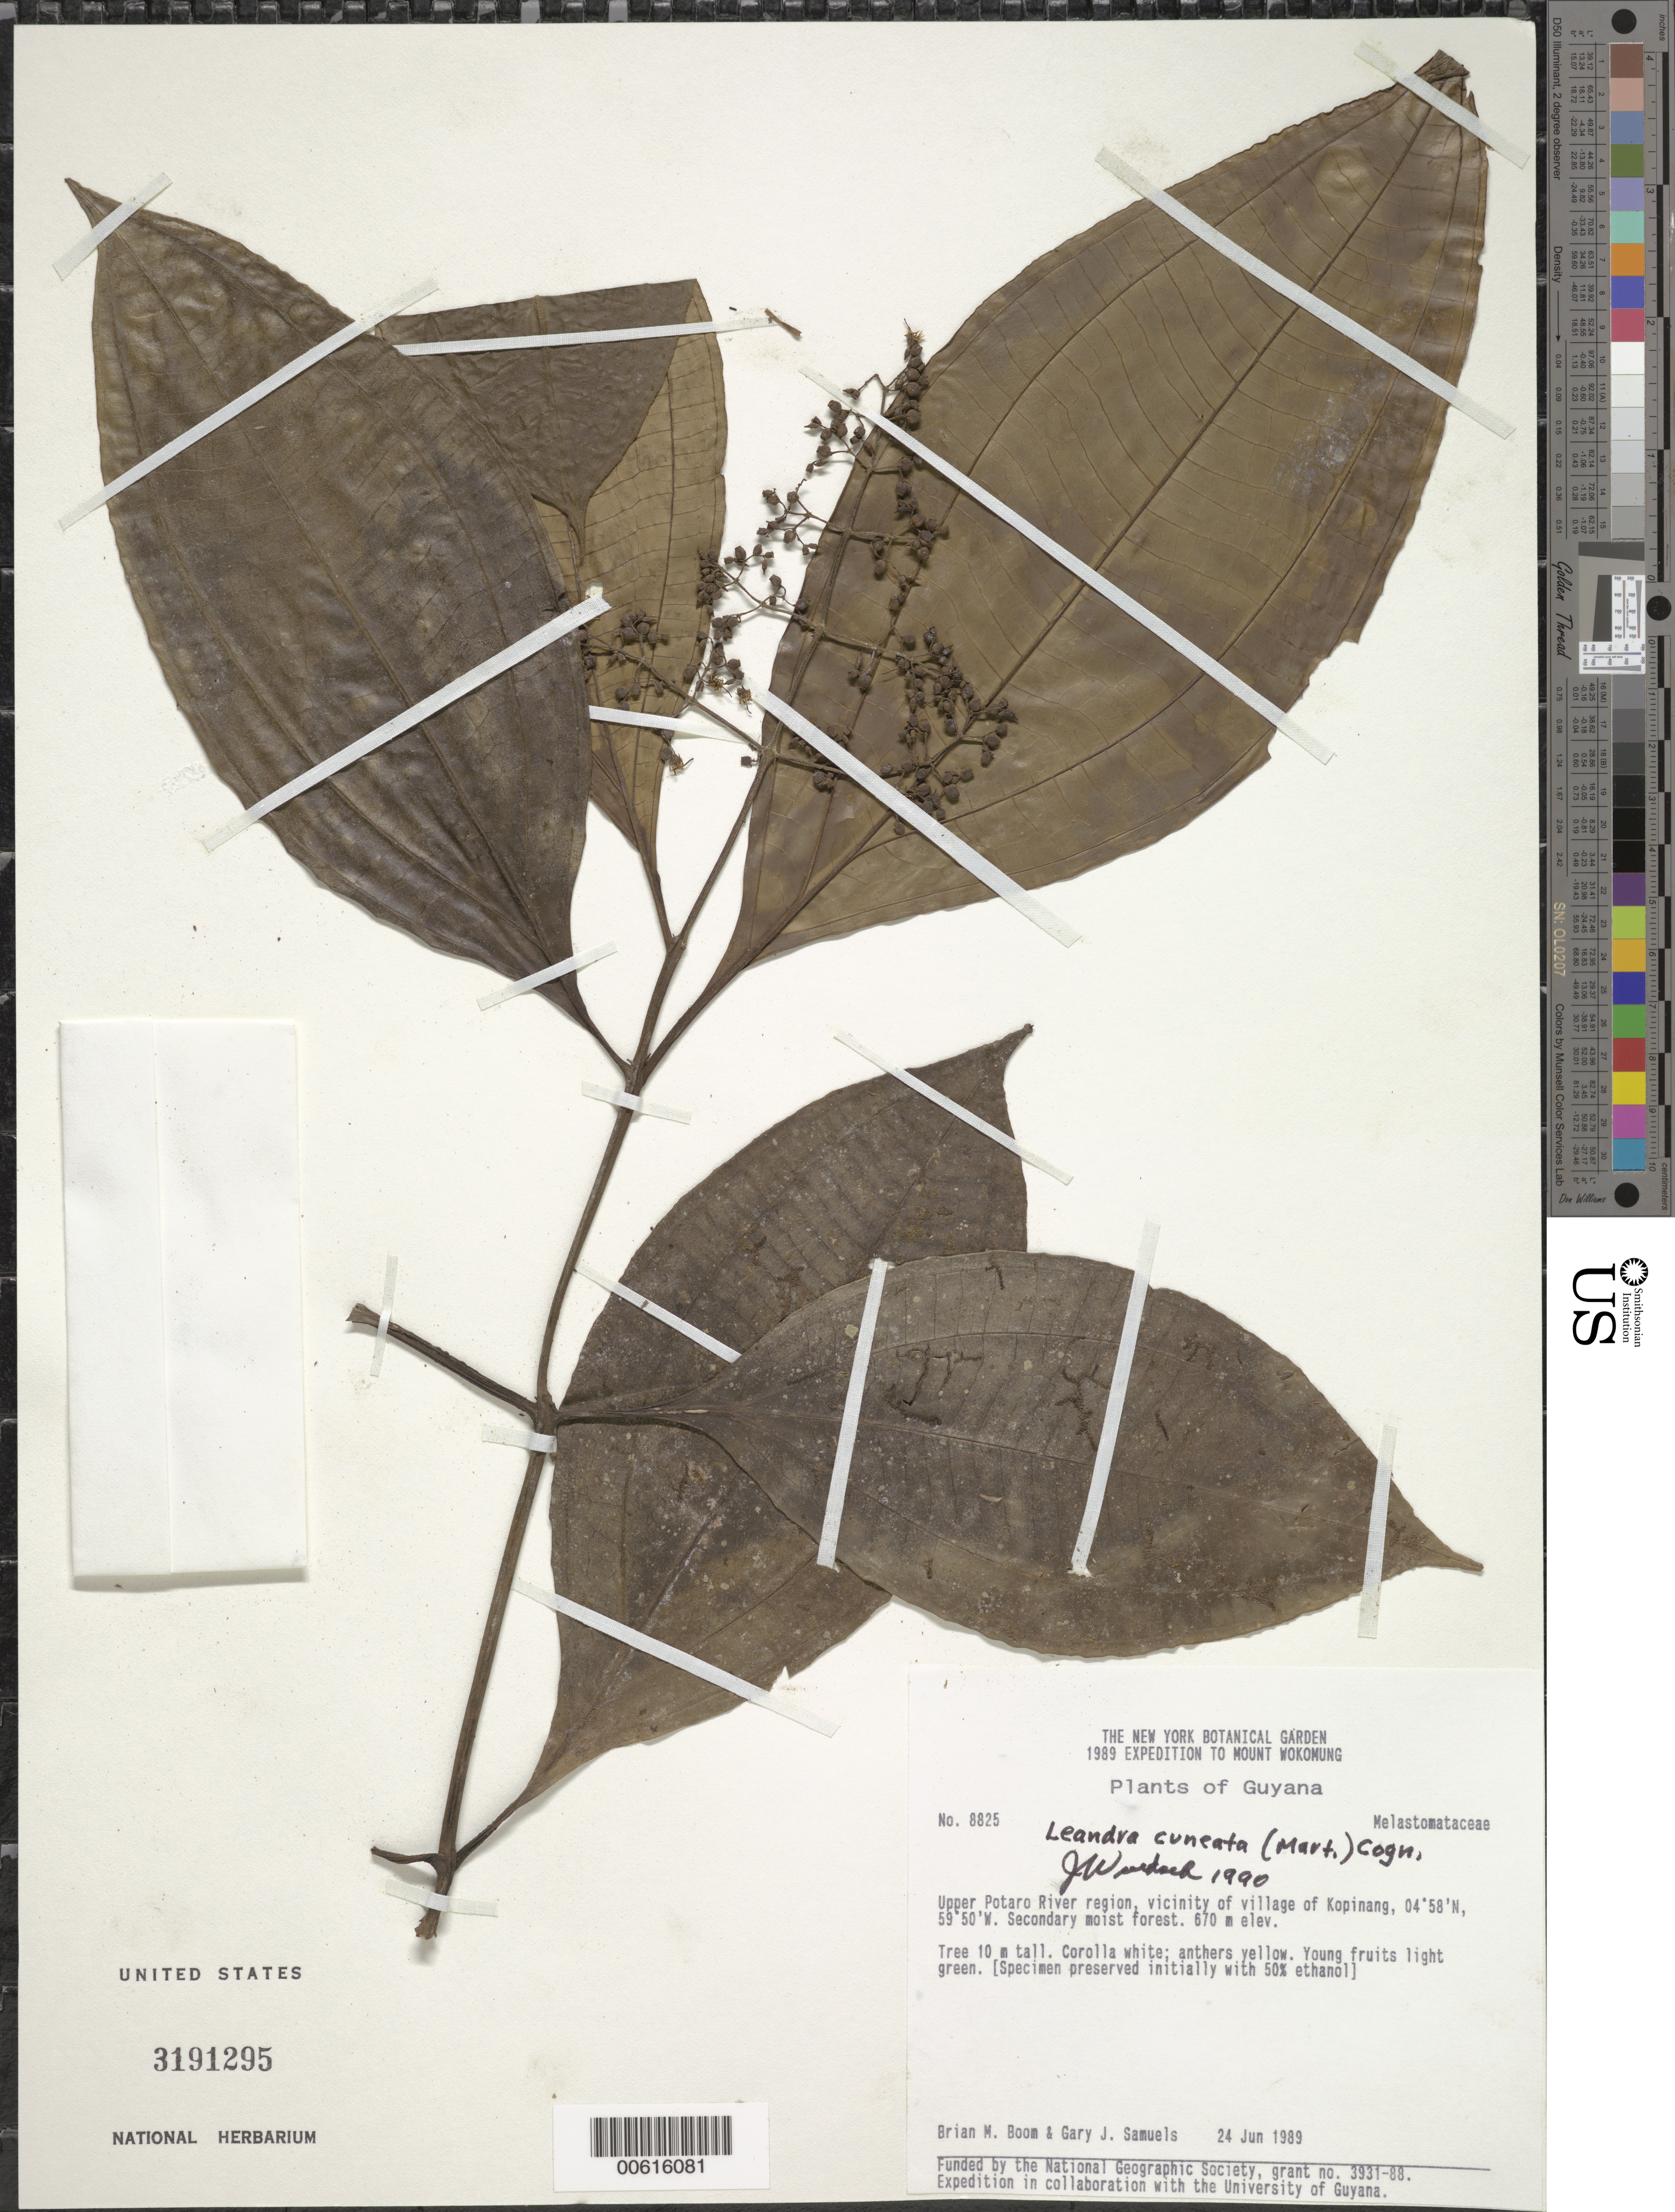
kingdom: Plantae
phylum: Tracheophyta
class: Magnoliopsida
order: Myrtales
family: Melastomataceae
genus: Leandra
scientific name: Leandra cuneata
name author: (Mart.) Cogn.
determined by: Wurdack, John J., (US), US (UNITED STATES)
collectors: B. M. Boom & G. Samuels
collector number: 8825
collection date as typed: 24-Jun-89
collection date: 1989-06-24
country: Guyana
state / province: Potaro-Siparuni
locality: Upper Potaro R., Kopinang village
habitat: Secondary moist forest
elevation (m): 670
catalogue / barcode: US 3191295